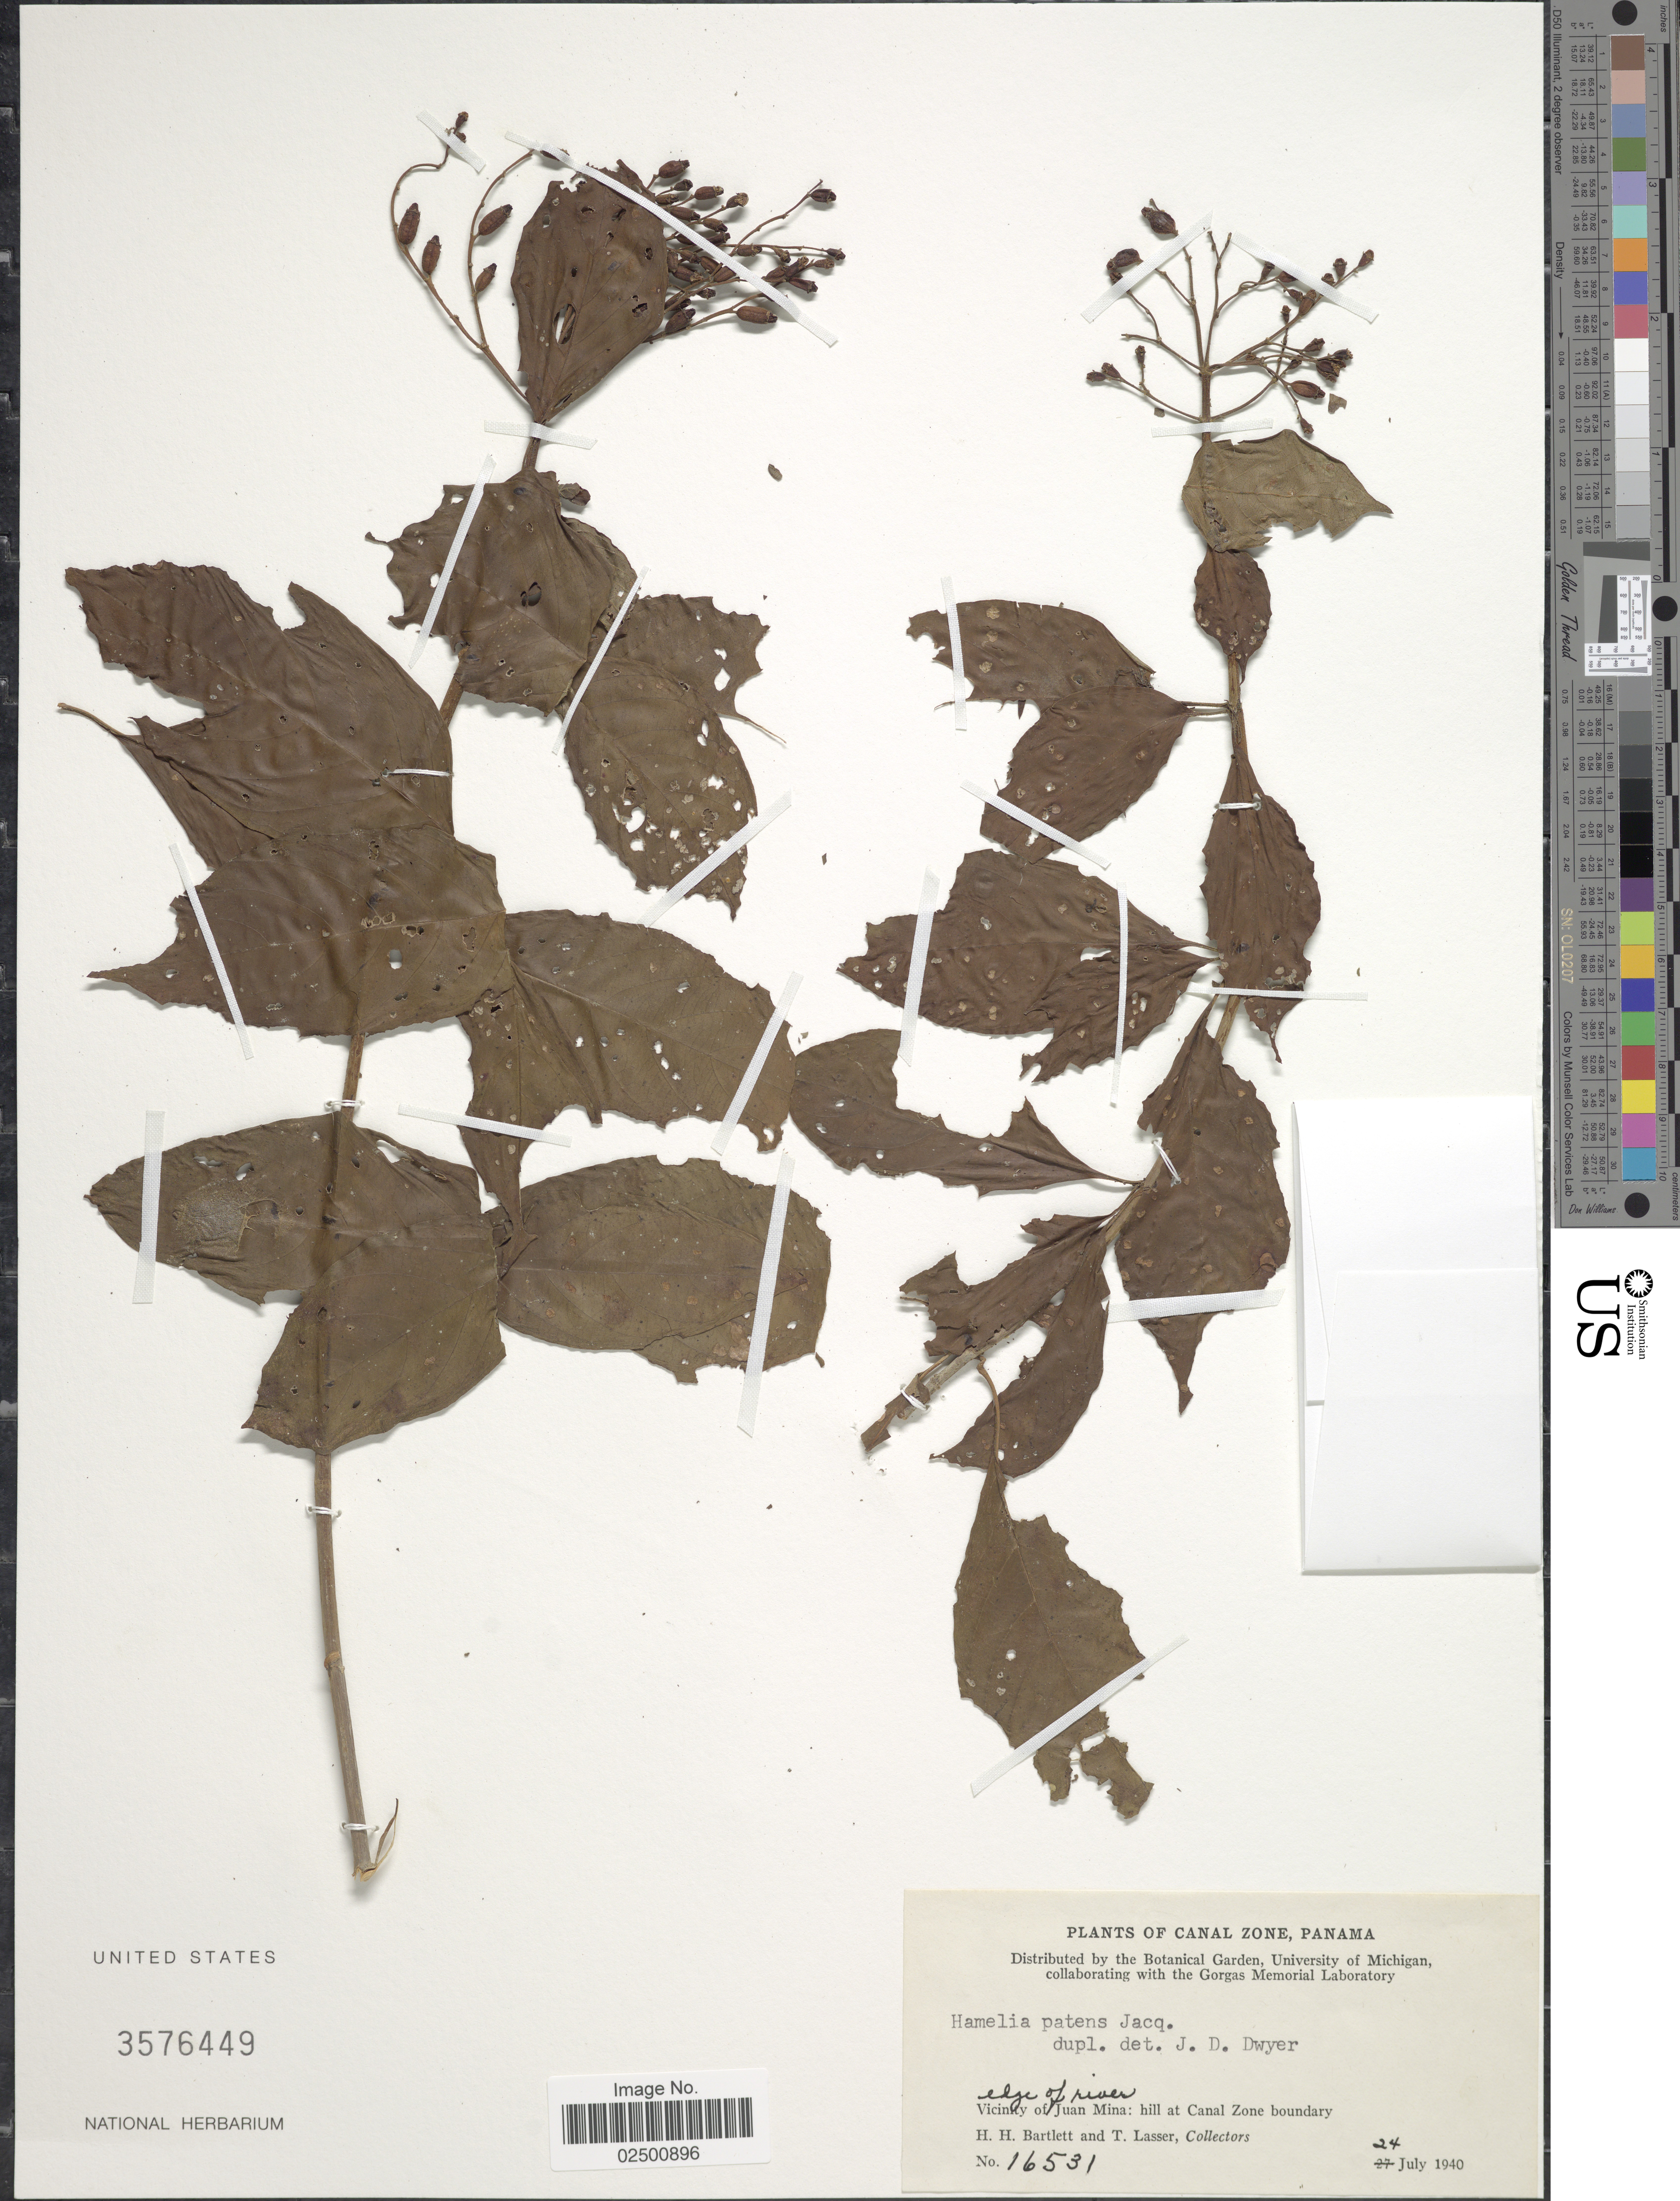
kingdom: Plantae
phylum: Tracheophyta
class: Magnoliopsida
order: Gentianales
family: Rubiaceae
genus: Hamelia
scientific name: Hamelia patens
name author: Jacq.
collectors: H. H. Bartlett & T. Lasser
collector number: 16531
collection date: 1940-07-24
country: Panama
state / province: Colón / Panamá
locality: Canal Zone, Panama. Edge of river, Vicinity of Juan Mina: hill at Canal Zone boundary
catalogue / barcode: US 3576449